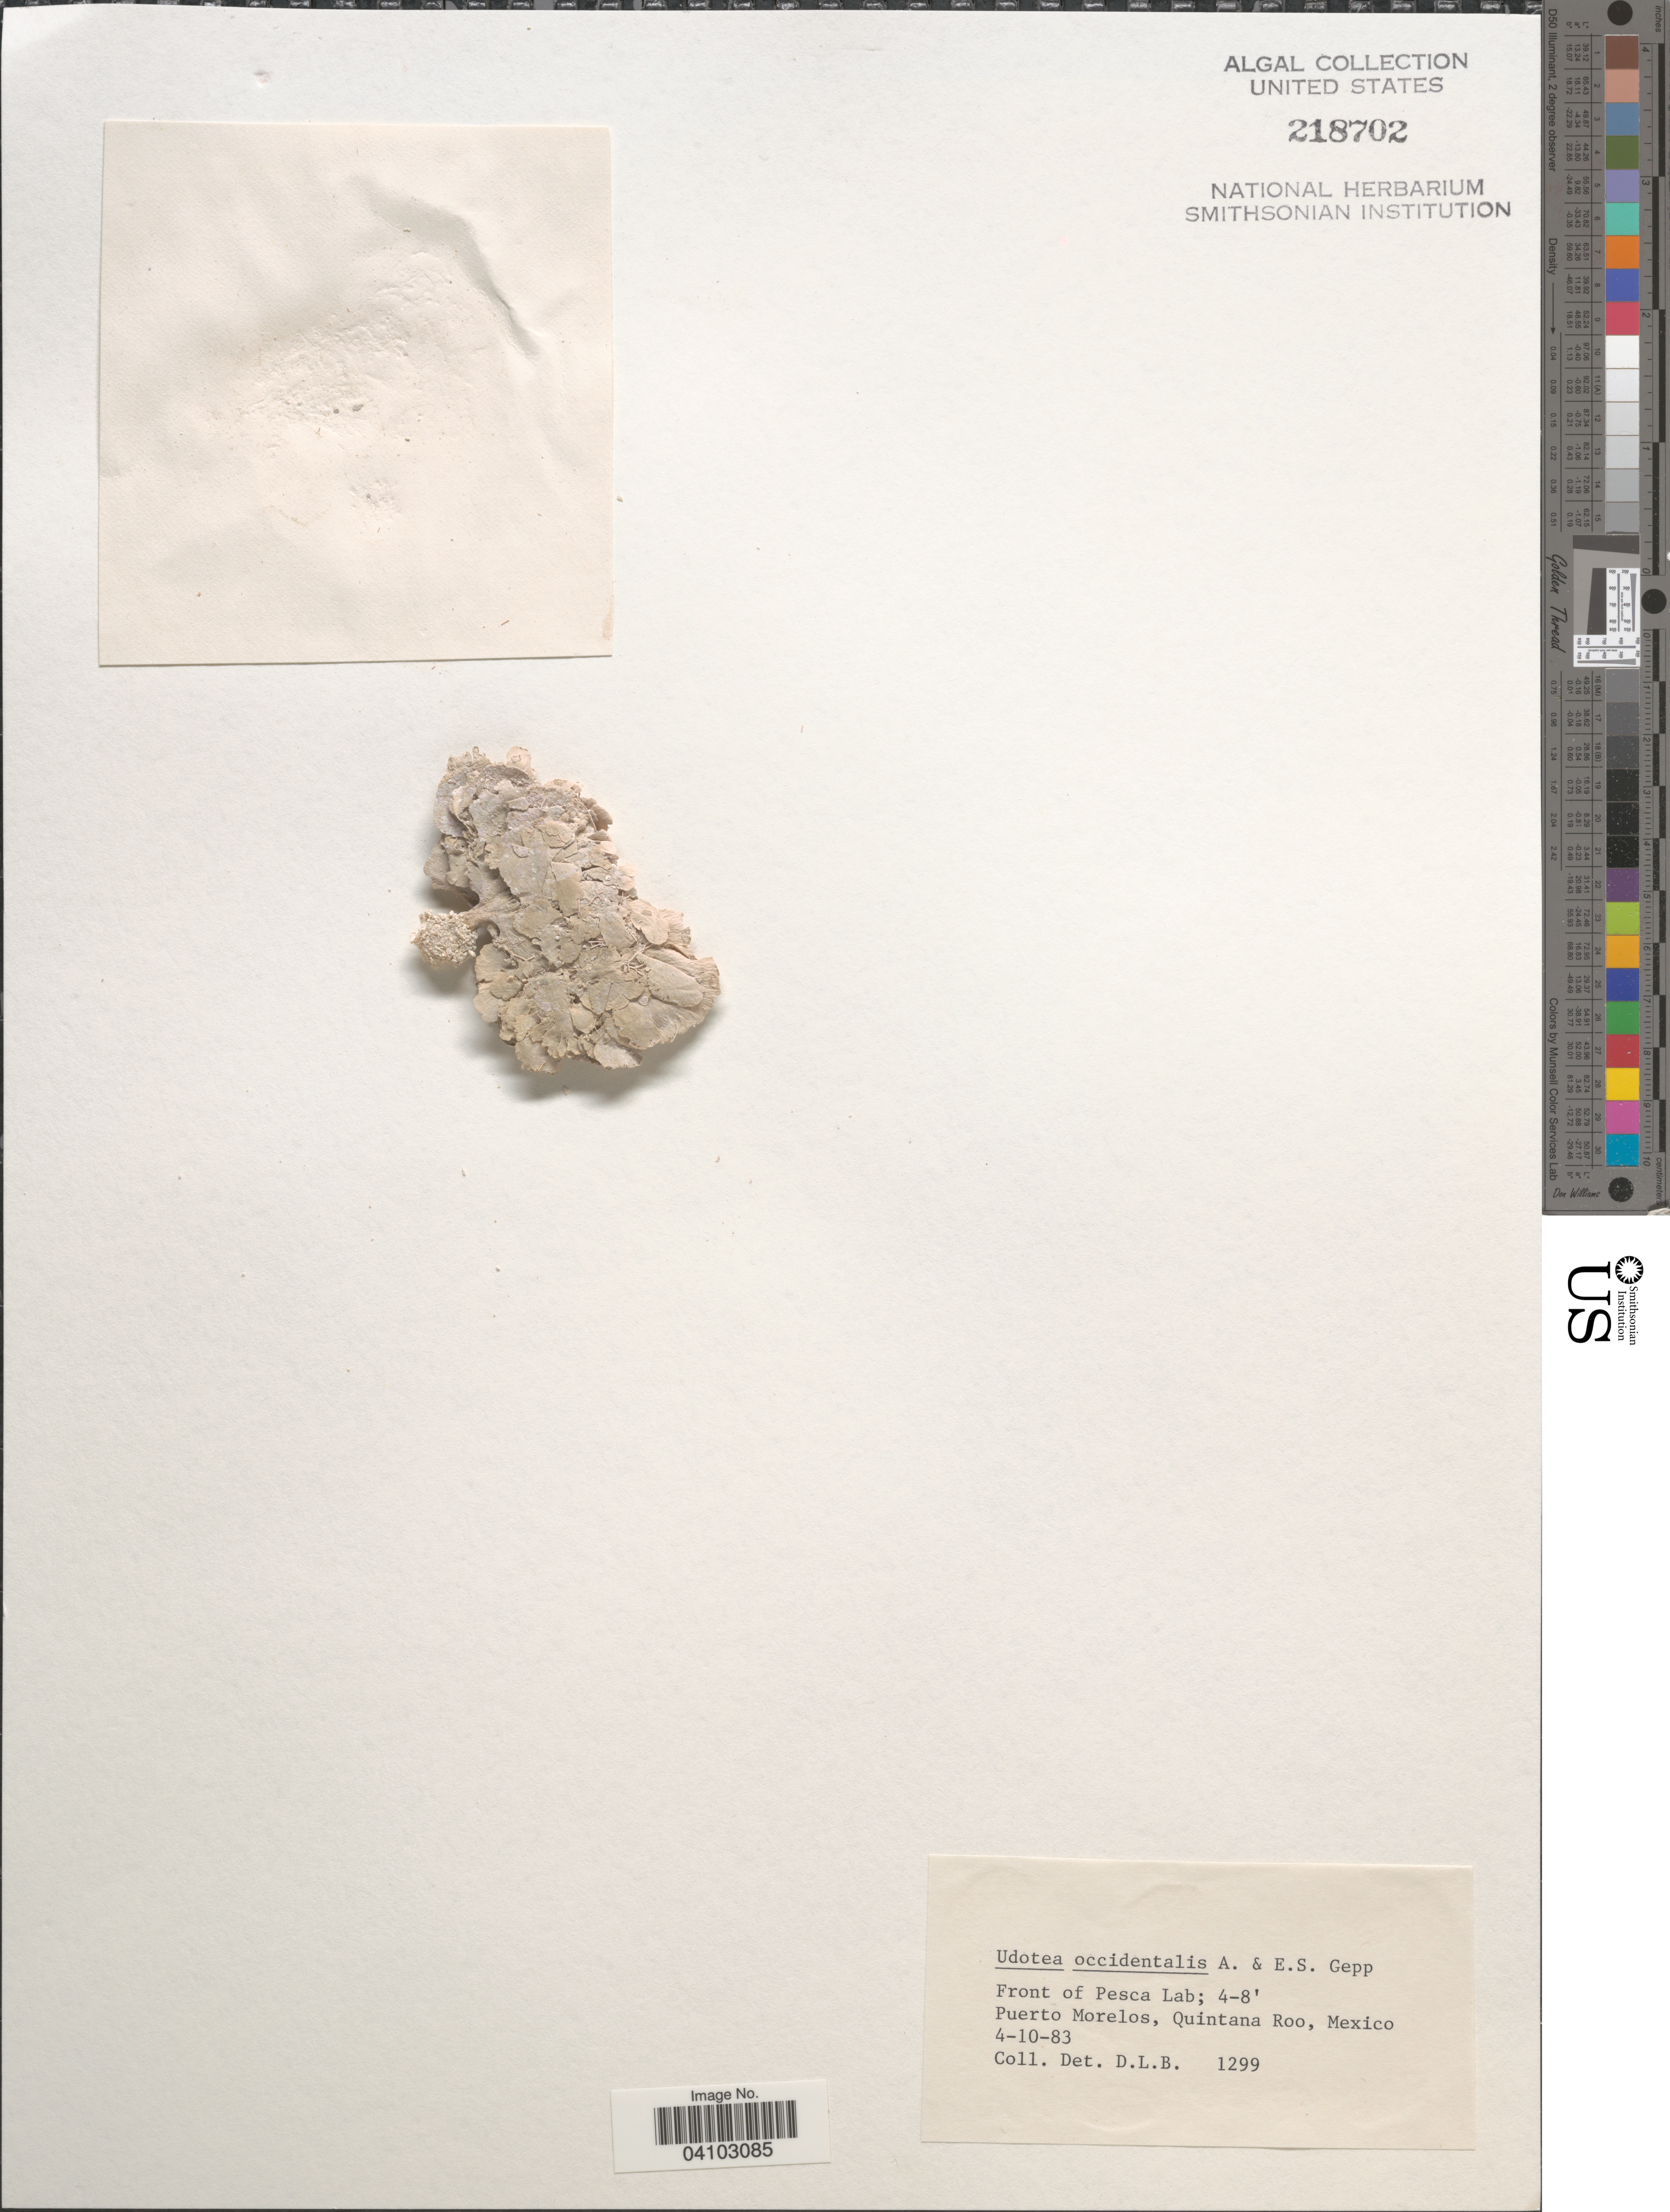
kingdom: Plantae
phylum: Chlorophyta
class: Ulvophyceae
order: Bryopsidales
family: Udoteaceae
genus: Udotea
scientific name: Udotea occidentalis f. radiata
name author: D.L.Ballantine & J.N. Norris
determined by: Ballantine, D. L.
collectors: D. L. B.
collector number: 1299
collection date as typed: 4 Oct 83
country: Mexico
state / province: Quintana Roo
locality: Front of Pesca Lab. Puerto Morelos.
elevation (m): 1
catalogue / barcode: US 218702